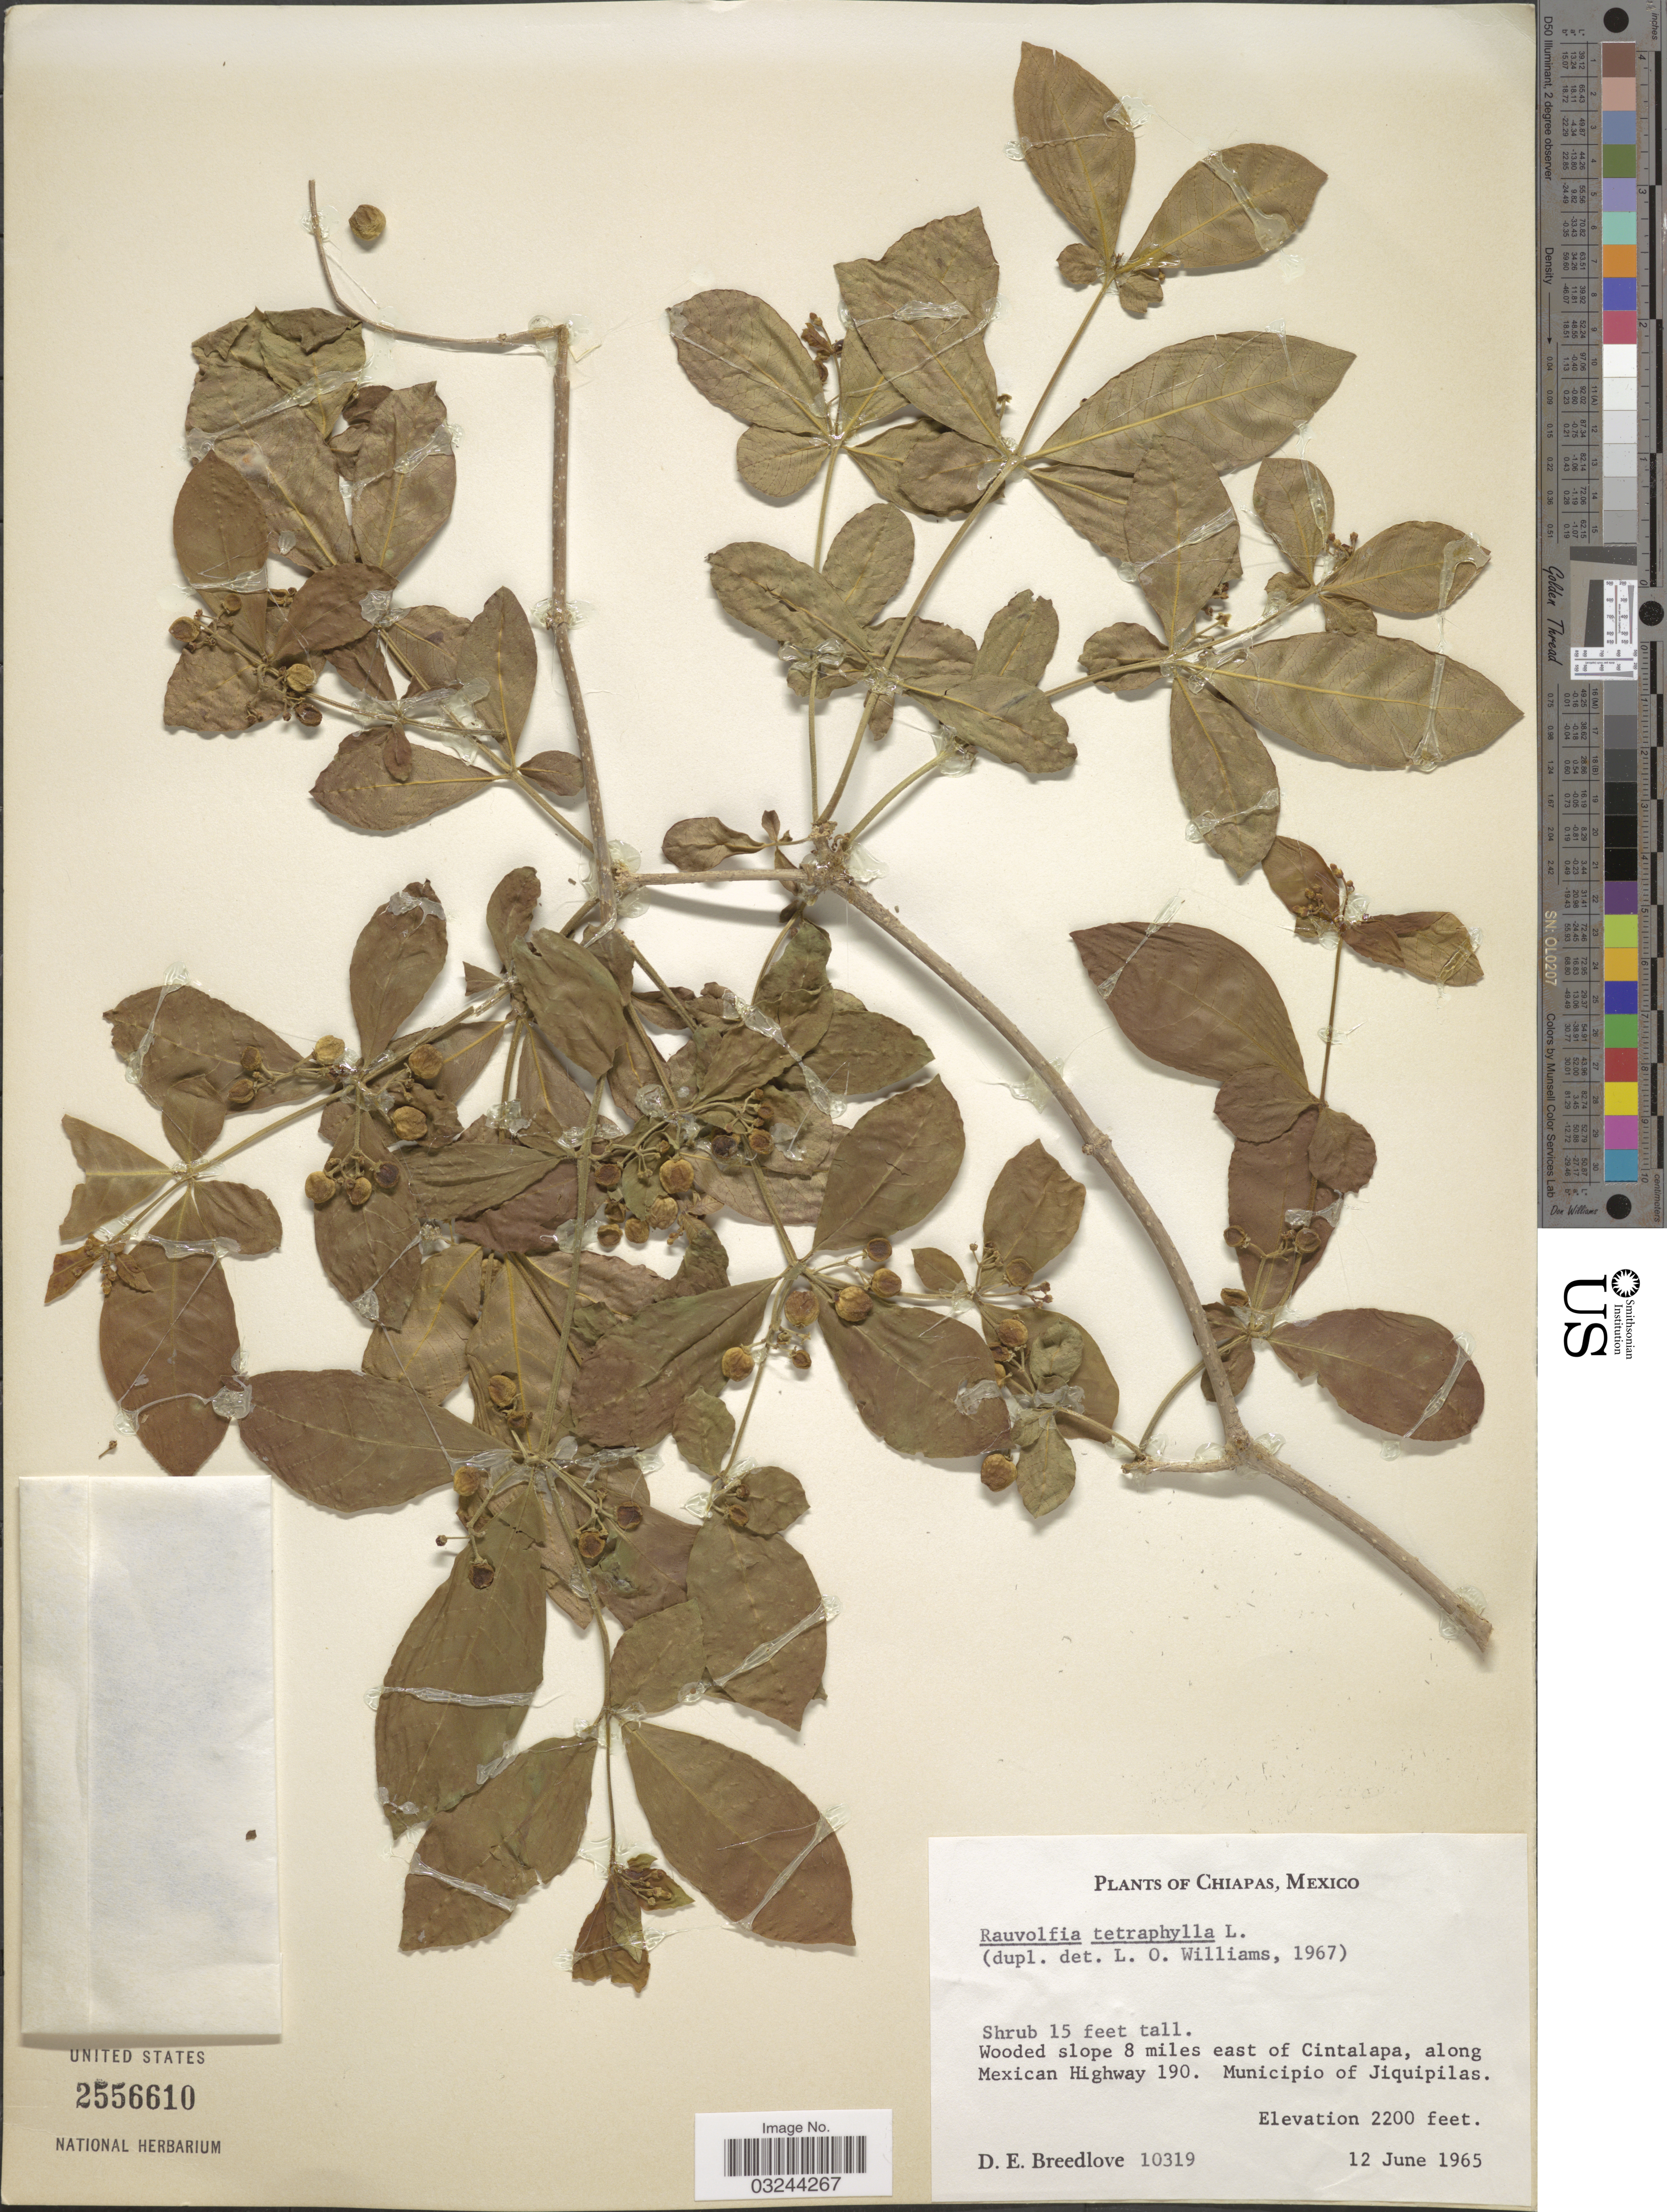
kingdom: Plantae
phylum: Tracheophyta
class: Magnoliopsida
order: Gentianales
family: Apocynaceae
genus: Rauvolfia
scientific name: Rauvolfia tetraphylla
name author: L.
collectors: D. E. Breedlove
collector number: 10319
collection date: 1965-06-12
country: Mexico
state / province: Chiapas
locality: Wooded slope 8 miles east of Cintalapa, along Mexican Highway 190. Municipio of Jiquipilas.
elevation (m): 671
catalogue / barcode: US 2556610